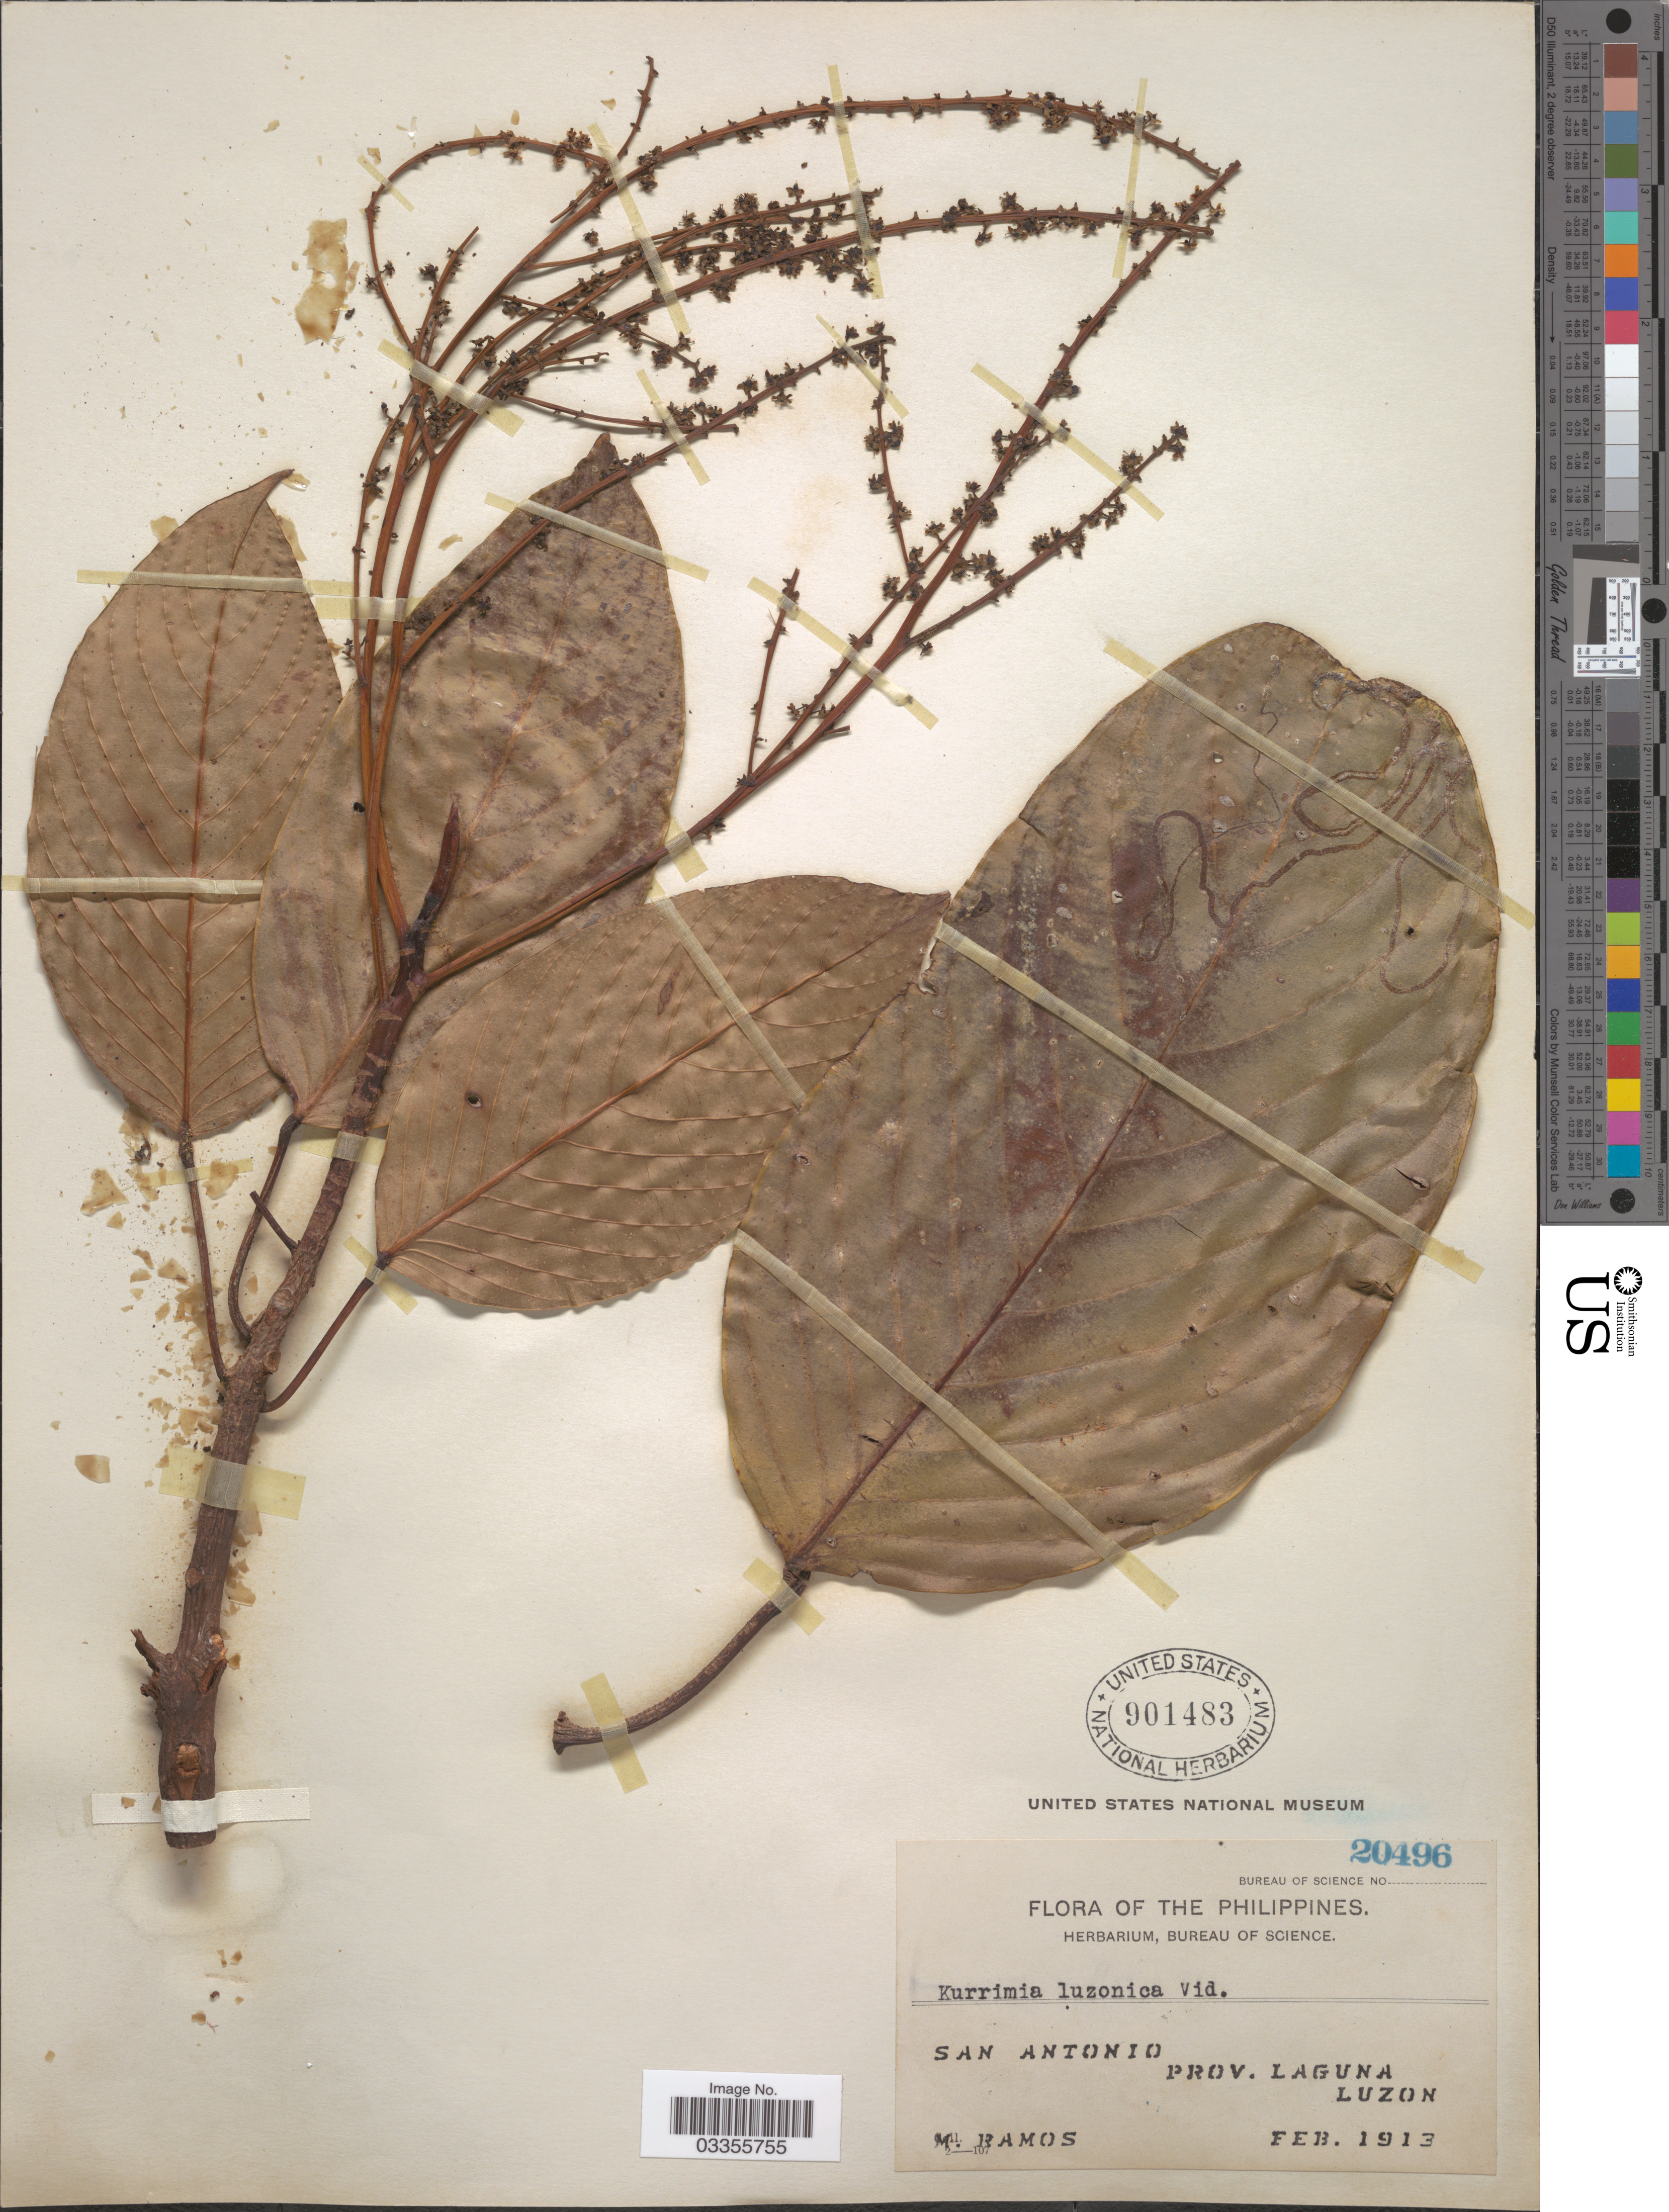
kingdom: Plantae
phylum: Tracheophyta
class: Magnoliopsida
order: Malpighiales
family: Centroplacaceae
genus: Bhesa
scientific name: Bhesa paniculata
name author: (Wall.) Arn.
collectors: M. Ramos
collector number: Bureau of Science 20496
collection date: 1913-02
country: Philippines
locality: San Antonio. Prov. Laguna. Luzon.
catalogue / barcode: US 901483